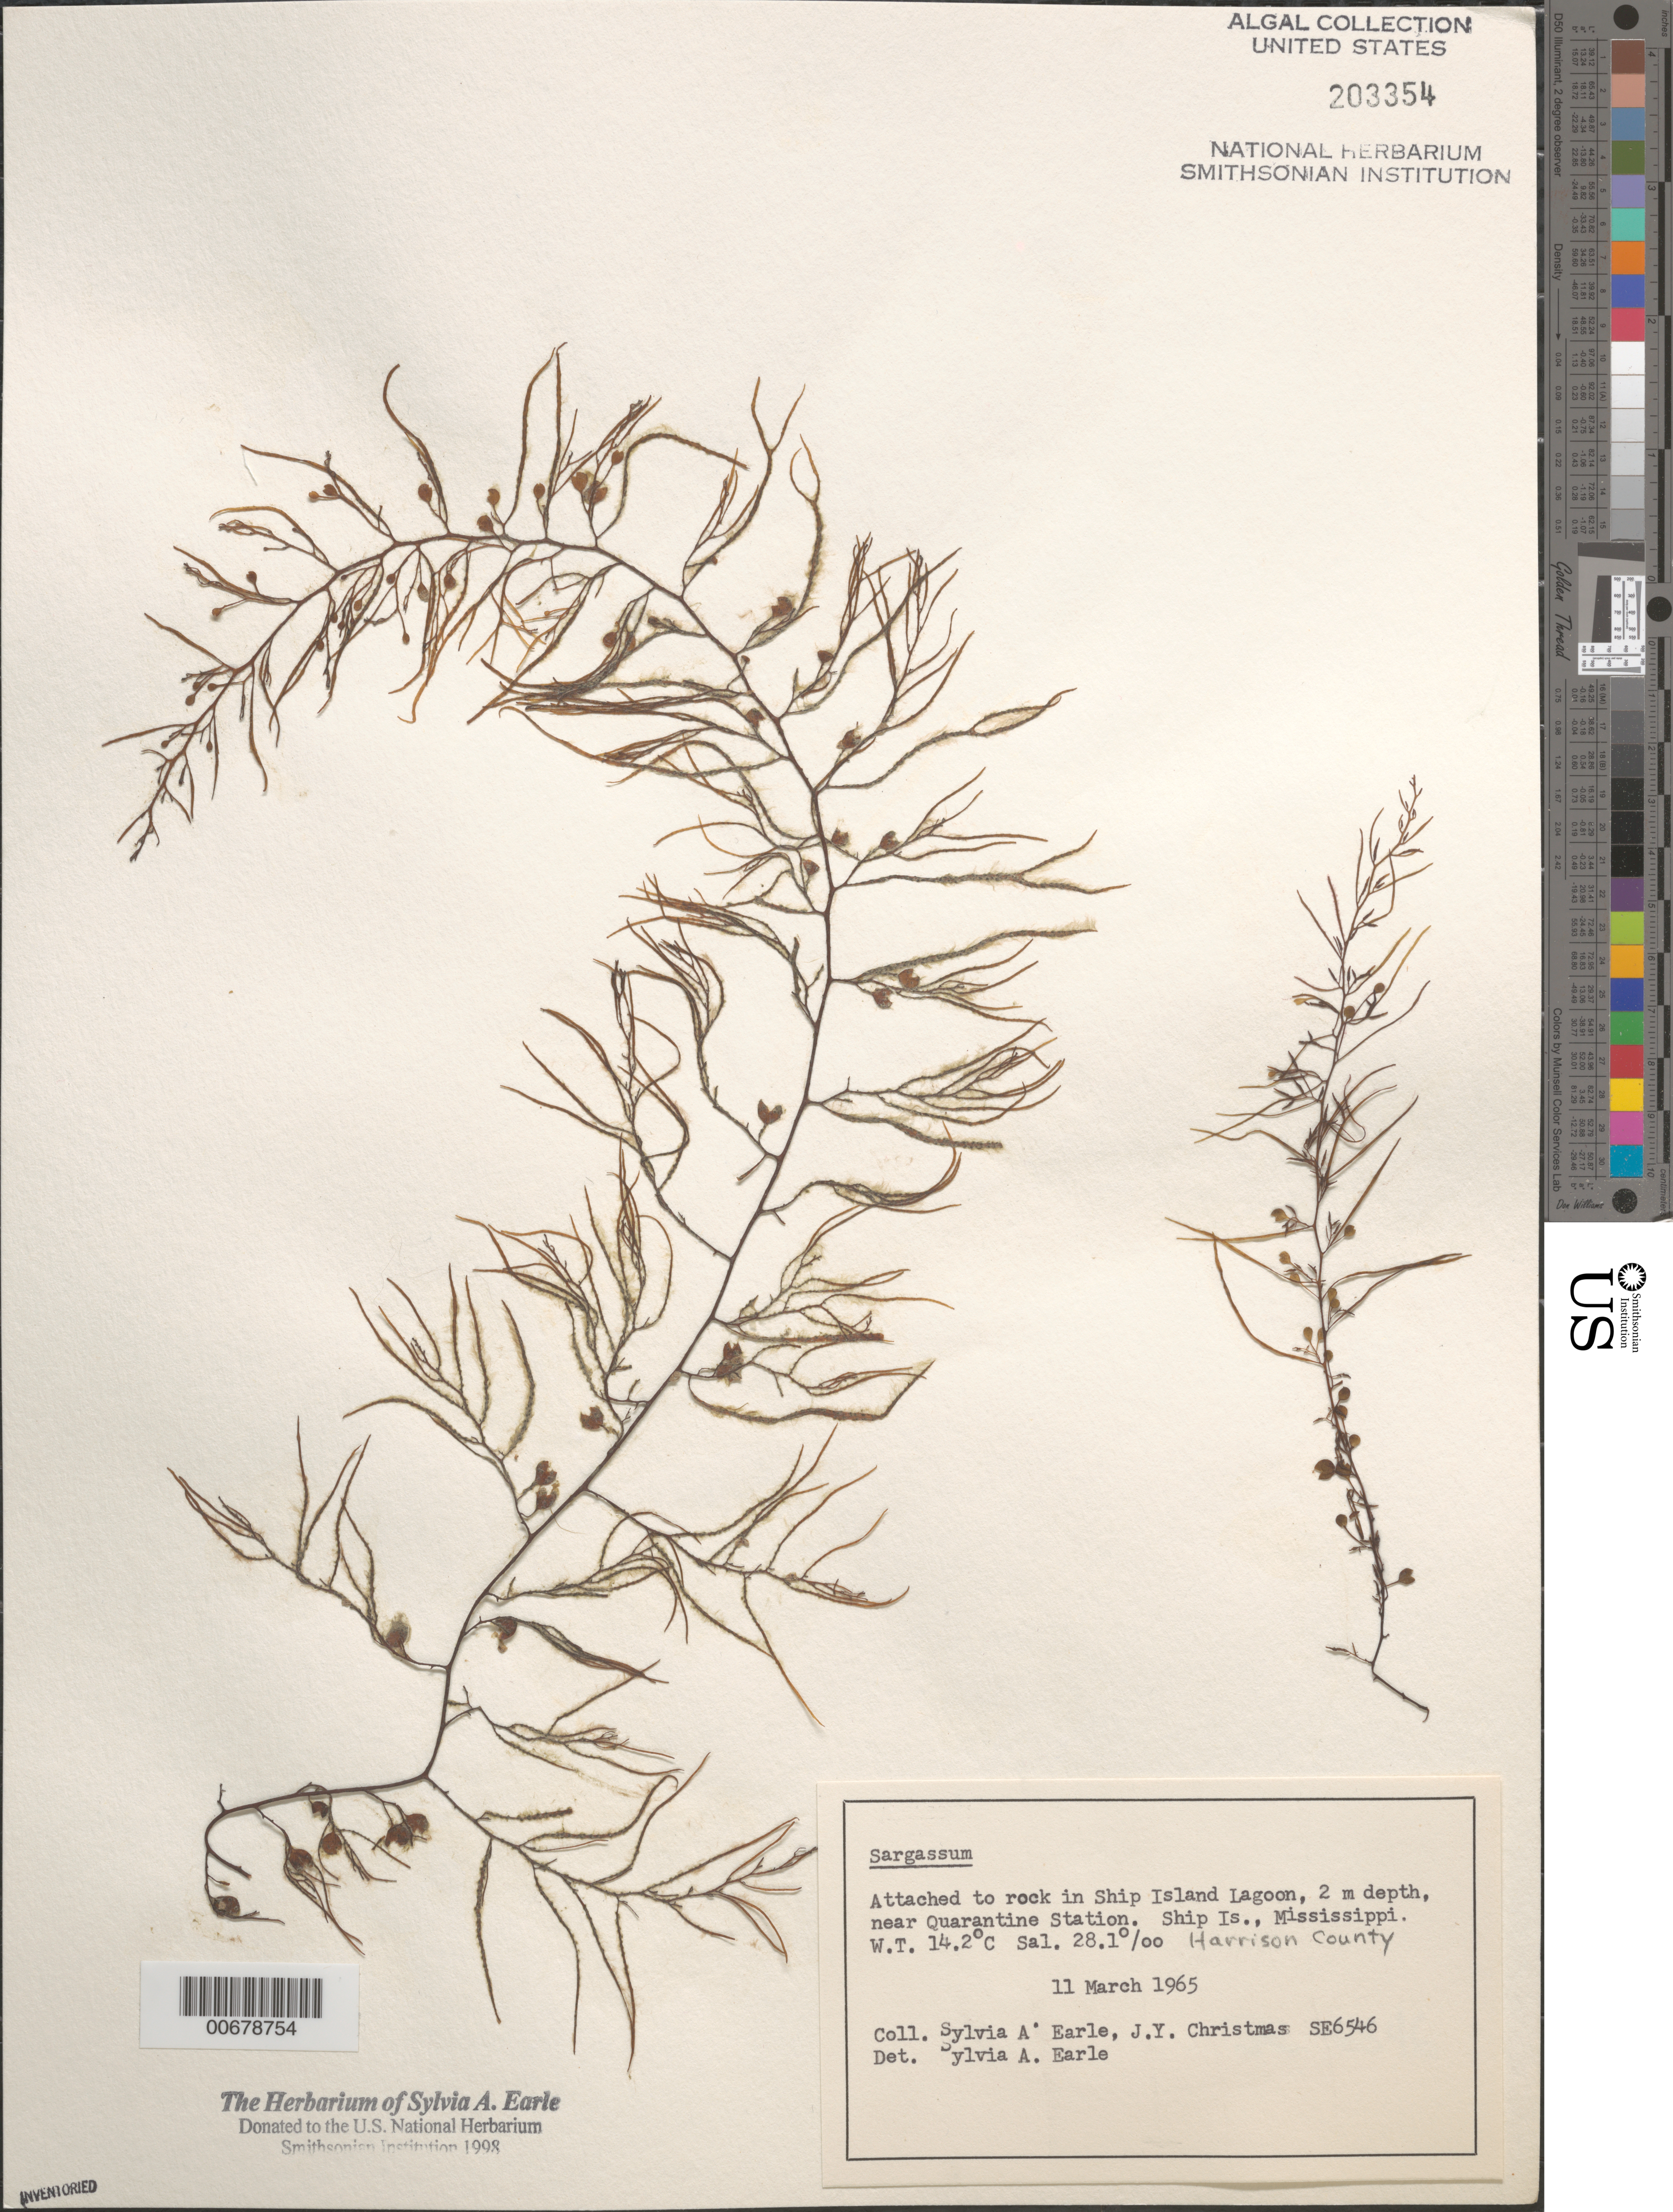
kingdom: Chromista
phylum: Ochrophyta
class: Phaeophyceae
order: Fucales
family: Sargassaceae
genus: Sargassum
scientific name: Sargassum sp.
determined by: Earle, S. A.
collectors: S. A. Earle & J. Christmas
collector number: SE 6546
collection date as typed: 11 Mar 1965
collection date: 1965-03-11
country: United States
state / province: Mississippi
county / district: Harrison County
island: Ship Island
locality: Ship Island Lagoon, off Ocean Springs, near Quarantine Station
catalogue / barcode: US 203354